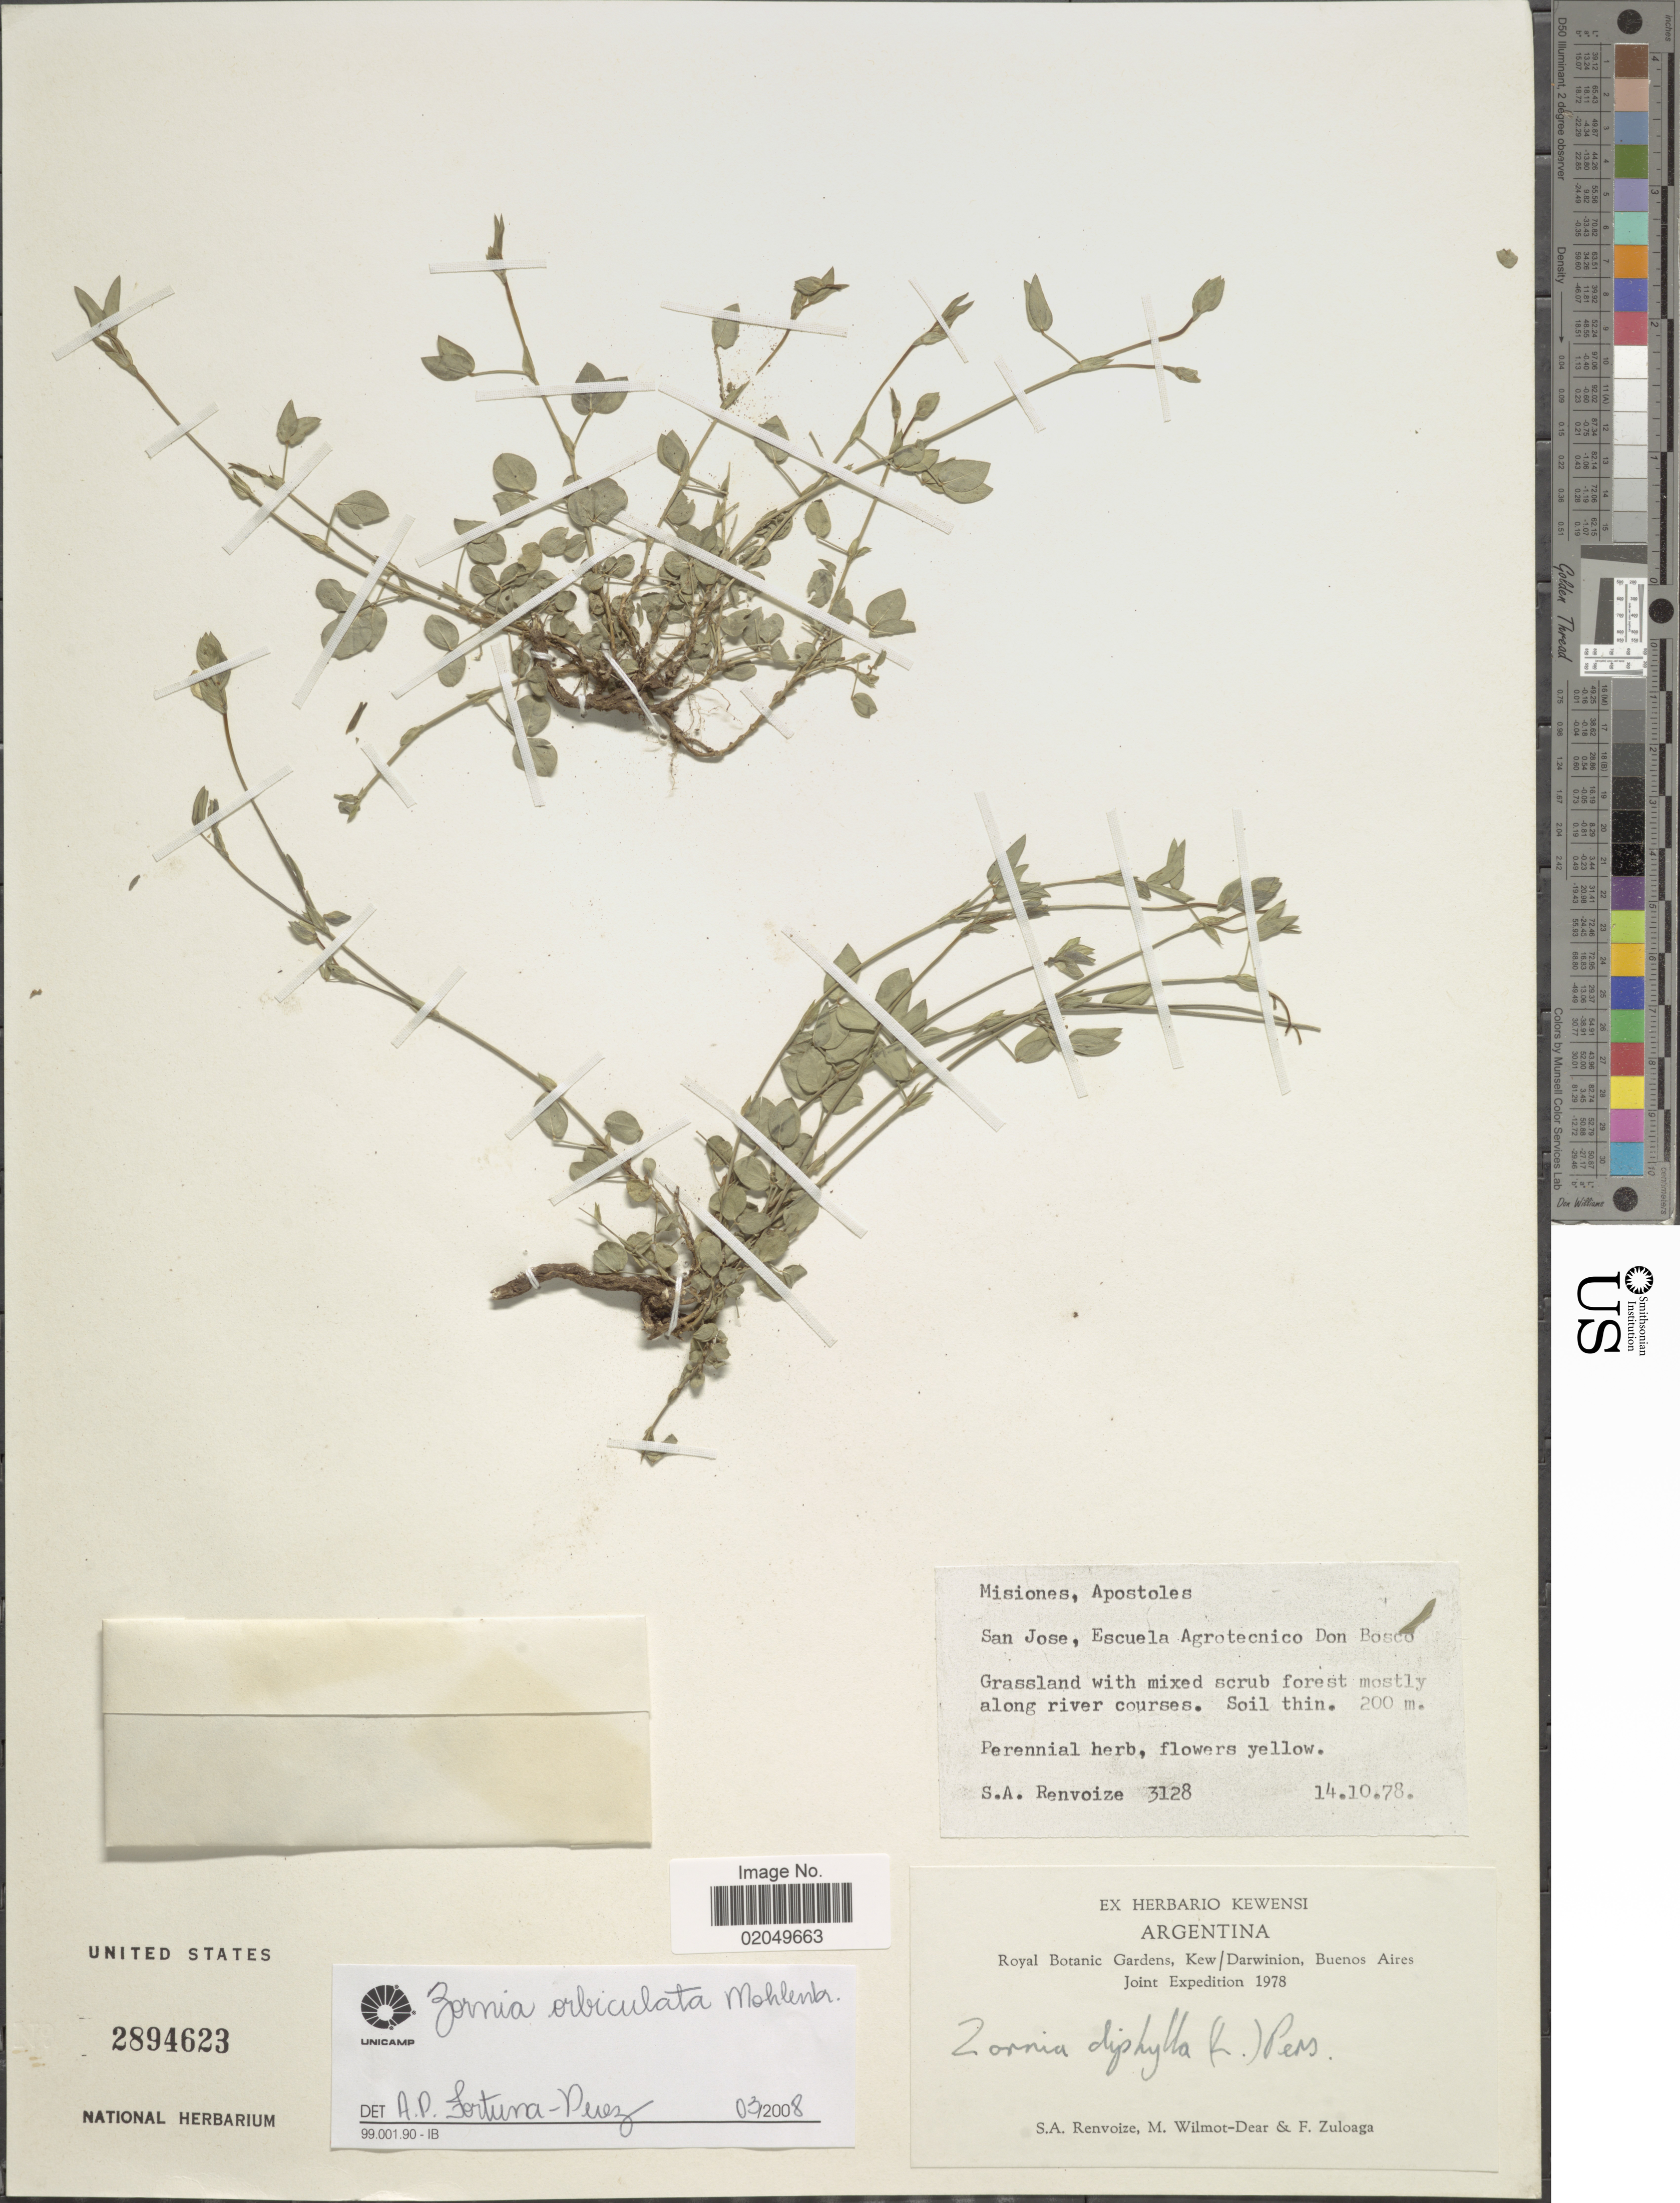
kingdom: Plantae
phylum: Tracheophyta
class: Magnoliopsida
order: Fabales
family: Fabaceae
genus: Zornia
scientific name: Zornia orbiculata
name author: Mohlenbr.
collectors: S. A. Renvoize, M. Wilmot-Dear & F. Zuloaga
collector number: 3128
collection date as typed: Transcribed d/m/y: 14/10/78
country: Argentina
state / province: Misiones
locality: Misiones, Apostoles. San Jose, Escuela Agrotecnico Don Bosco.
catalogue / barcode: US 2894623